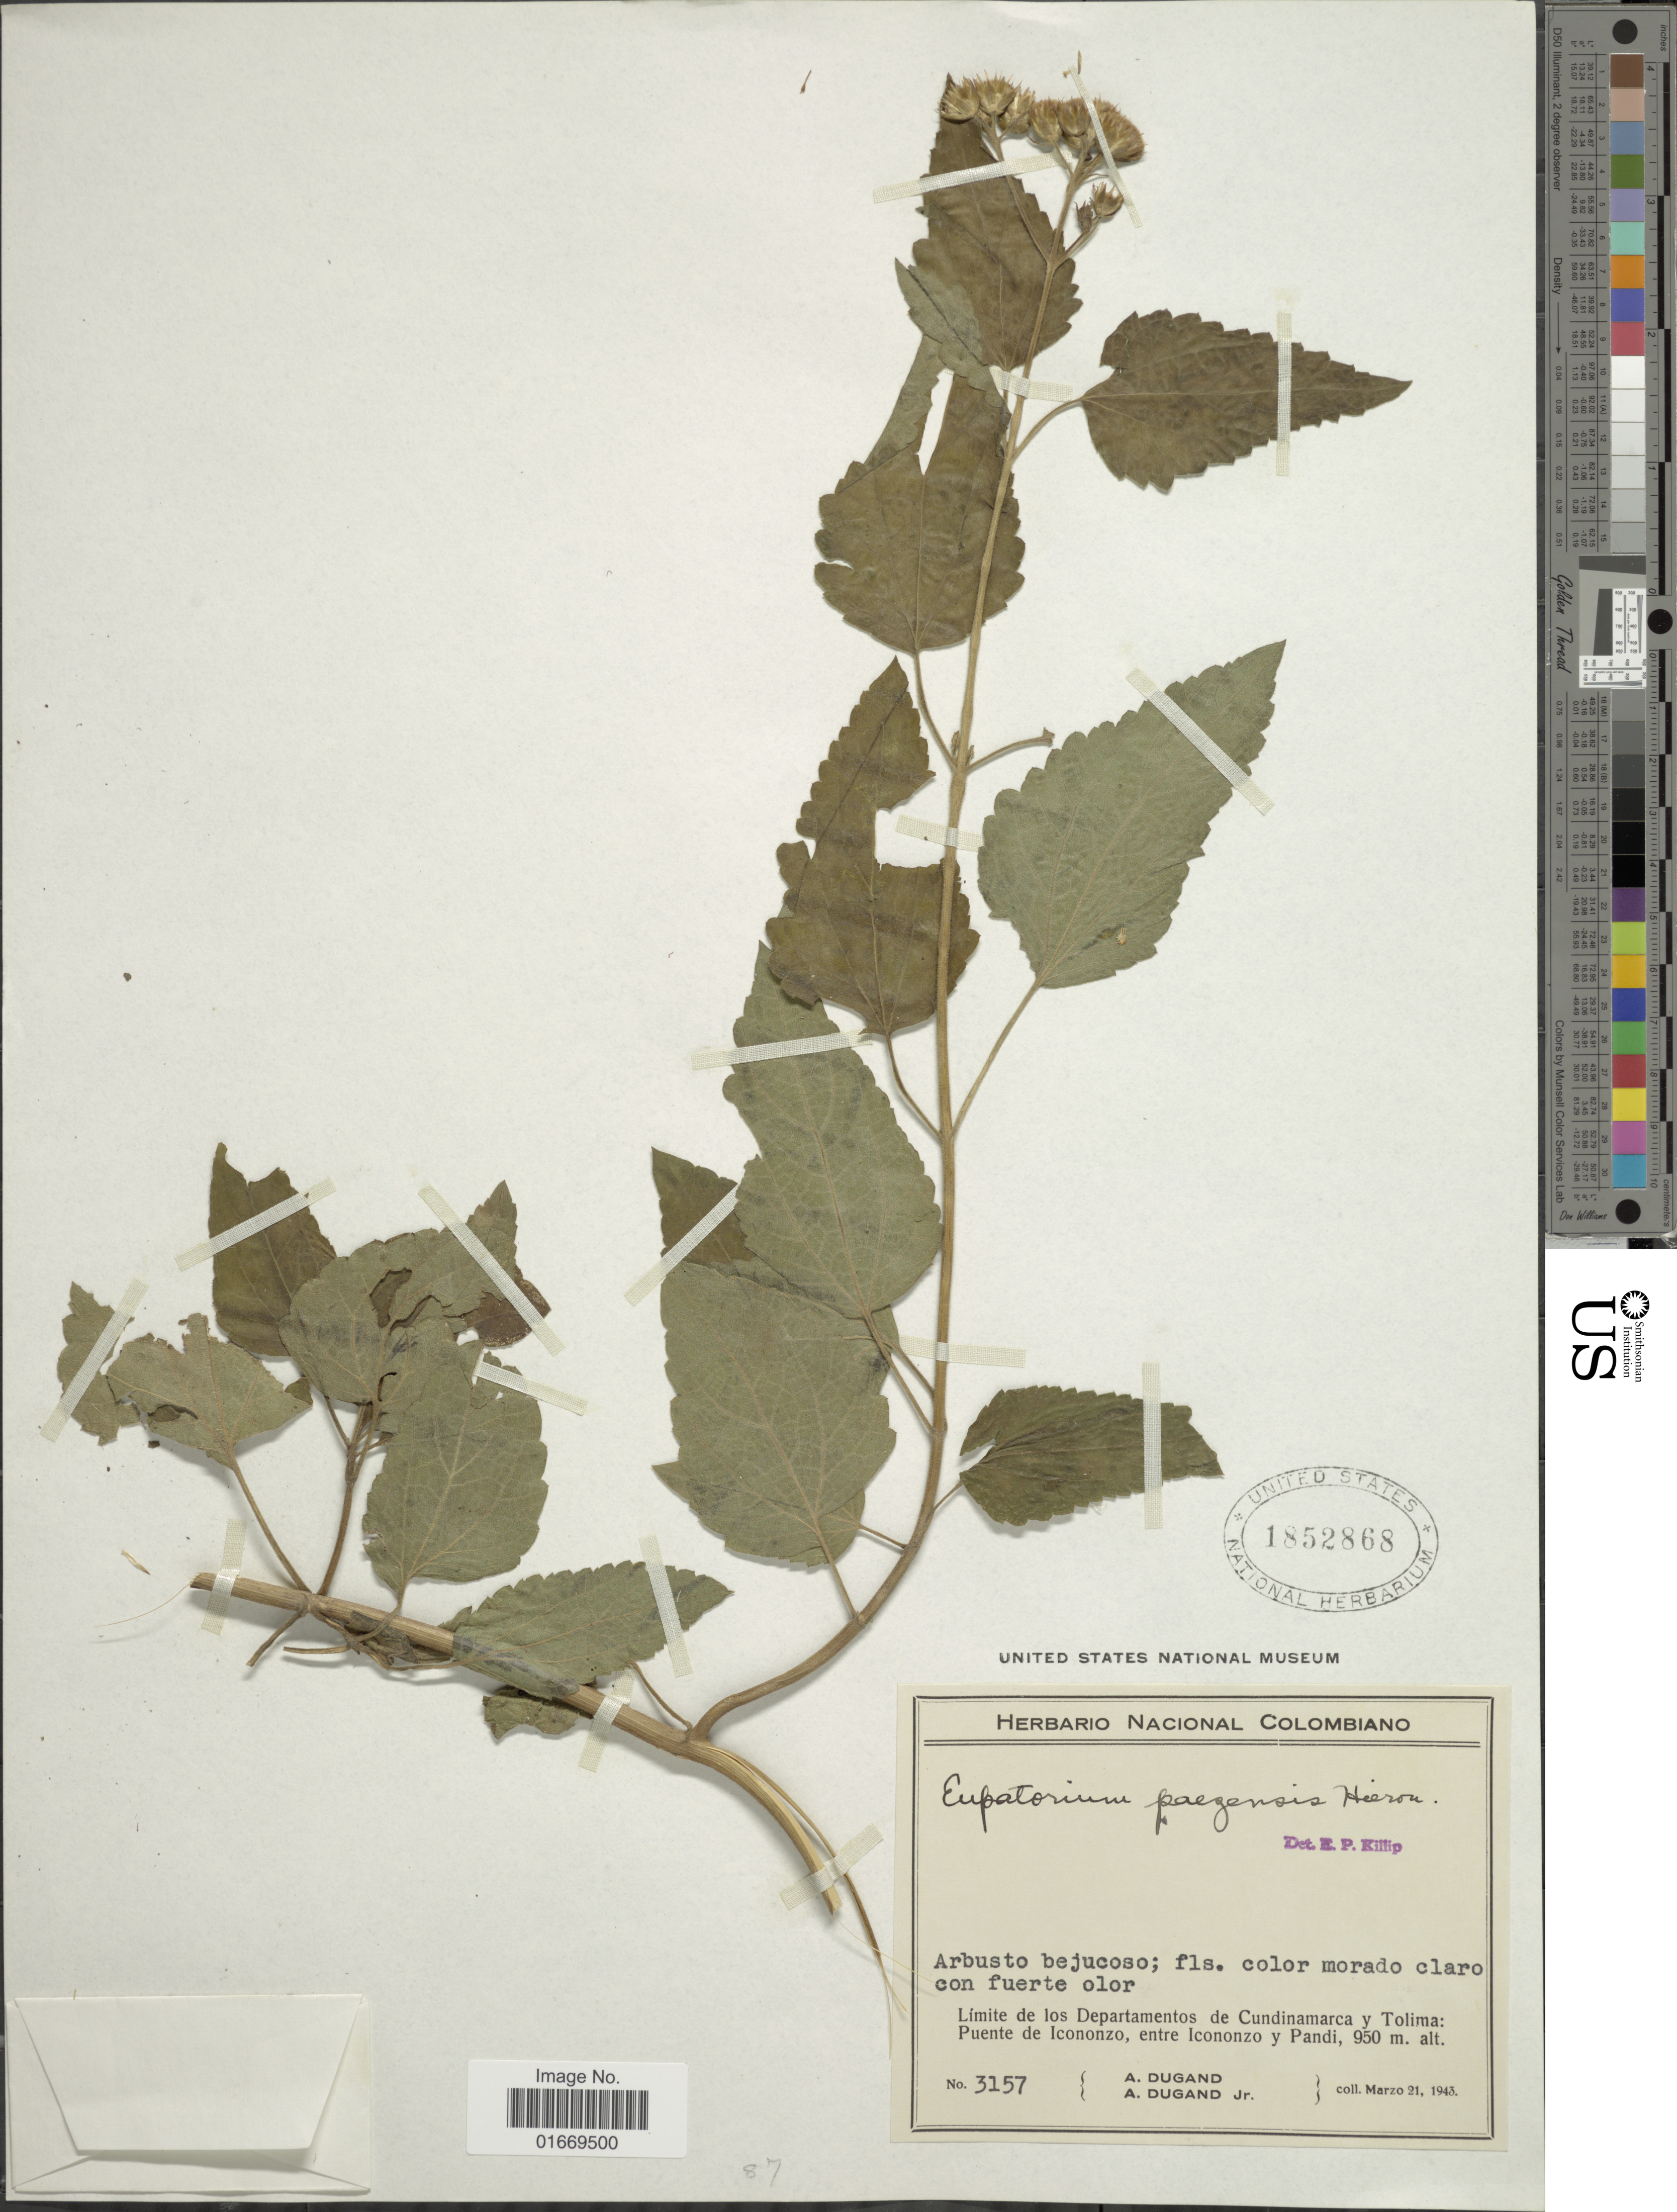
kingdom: Plantae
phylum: Tracheophyta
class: Magnoliopsida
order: Asterales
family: Asteraceae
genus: Bartlettina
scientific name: Bartlettina paezensis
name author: (Hieron.) R.M. King & H. Rob.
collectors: A. Dugand & A. Dugand Jr.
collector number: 3157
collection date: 1943-03-21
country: Colombia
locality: Limite de los Departamentos de Cundinamarca y Tolima: Puente de Icononzo, entre Icononzo y Pandi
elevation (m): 950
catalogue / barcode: US 1852868